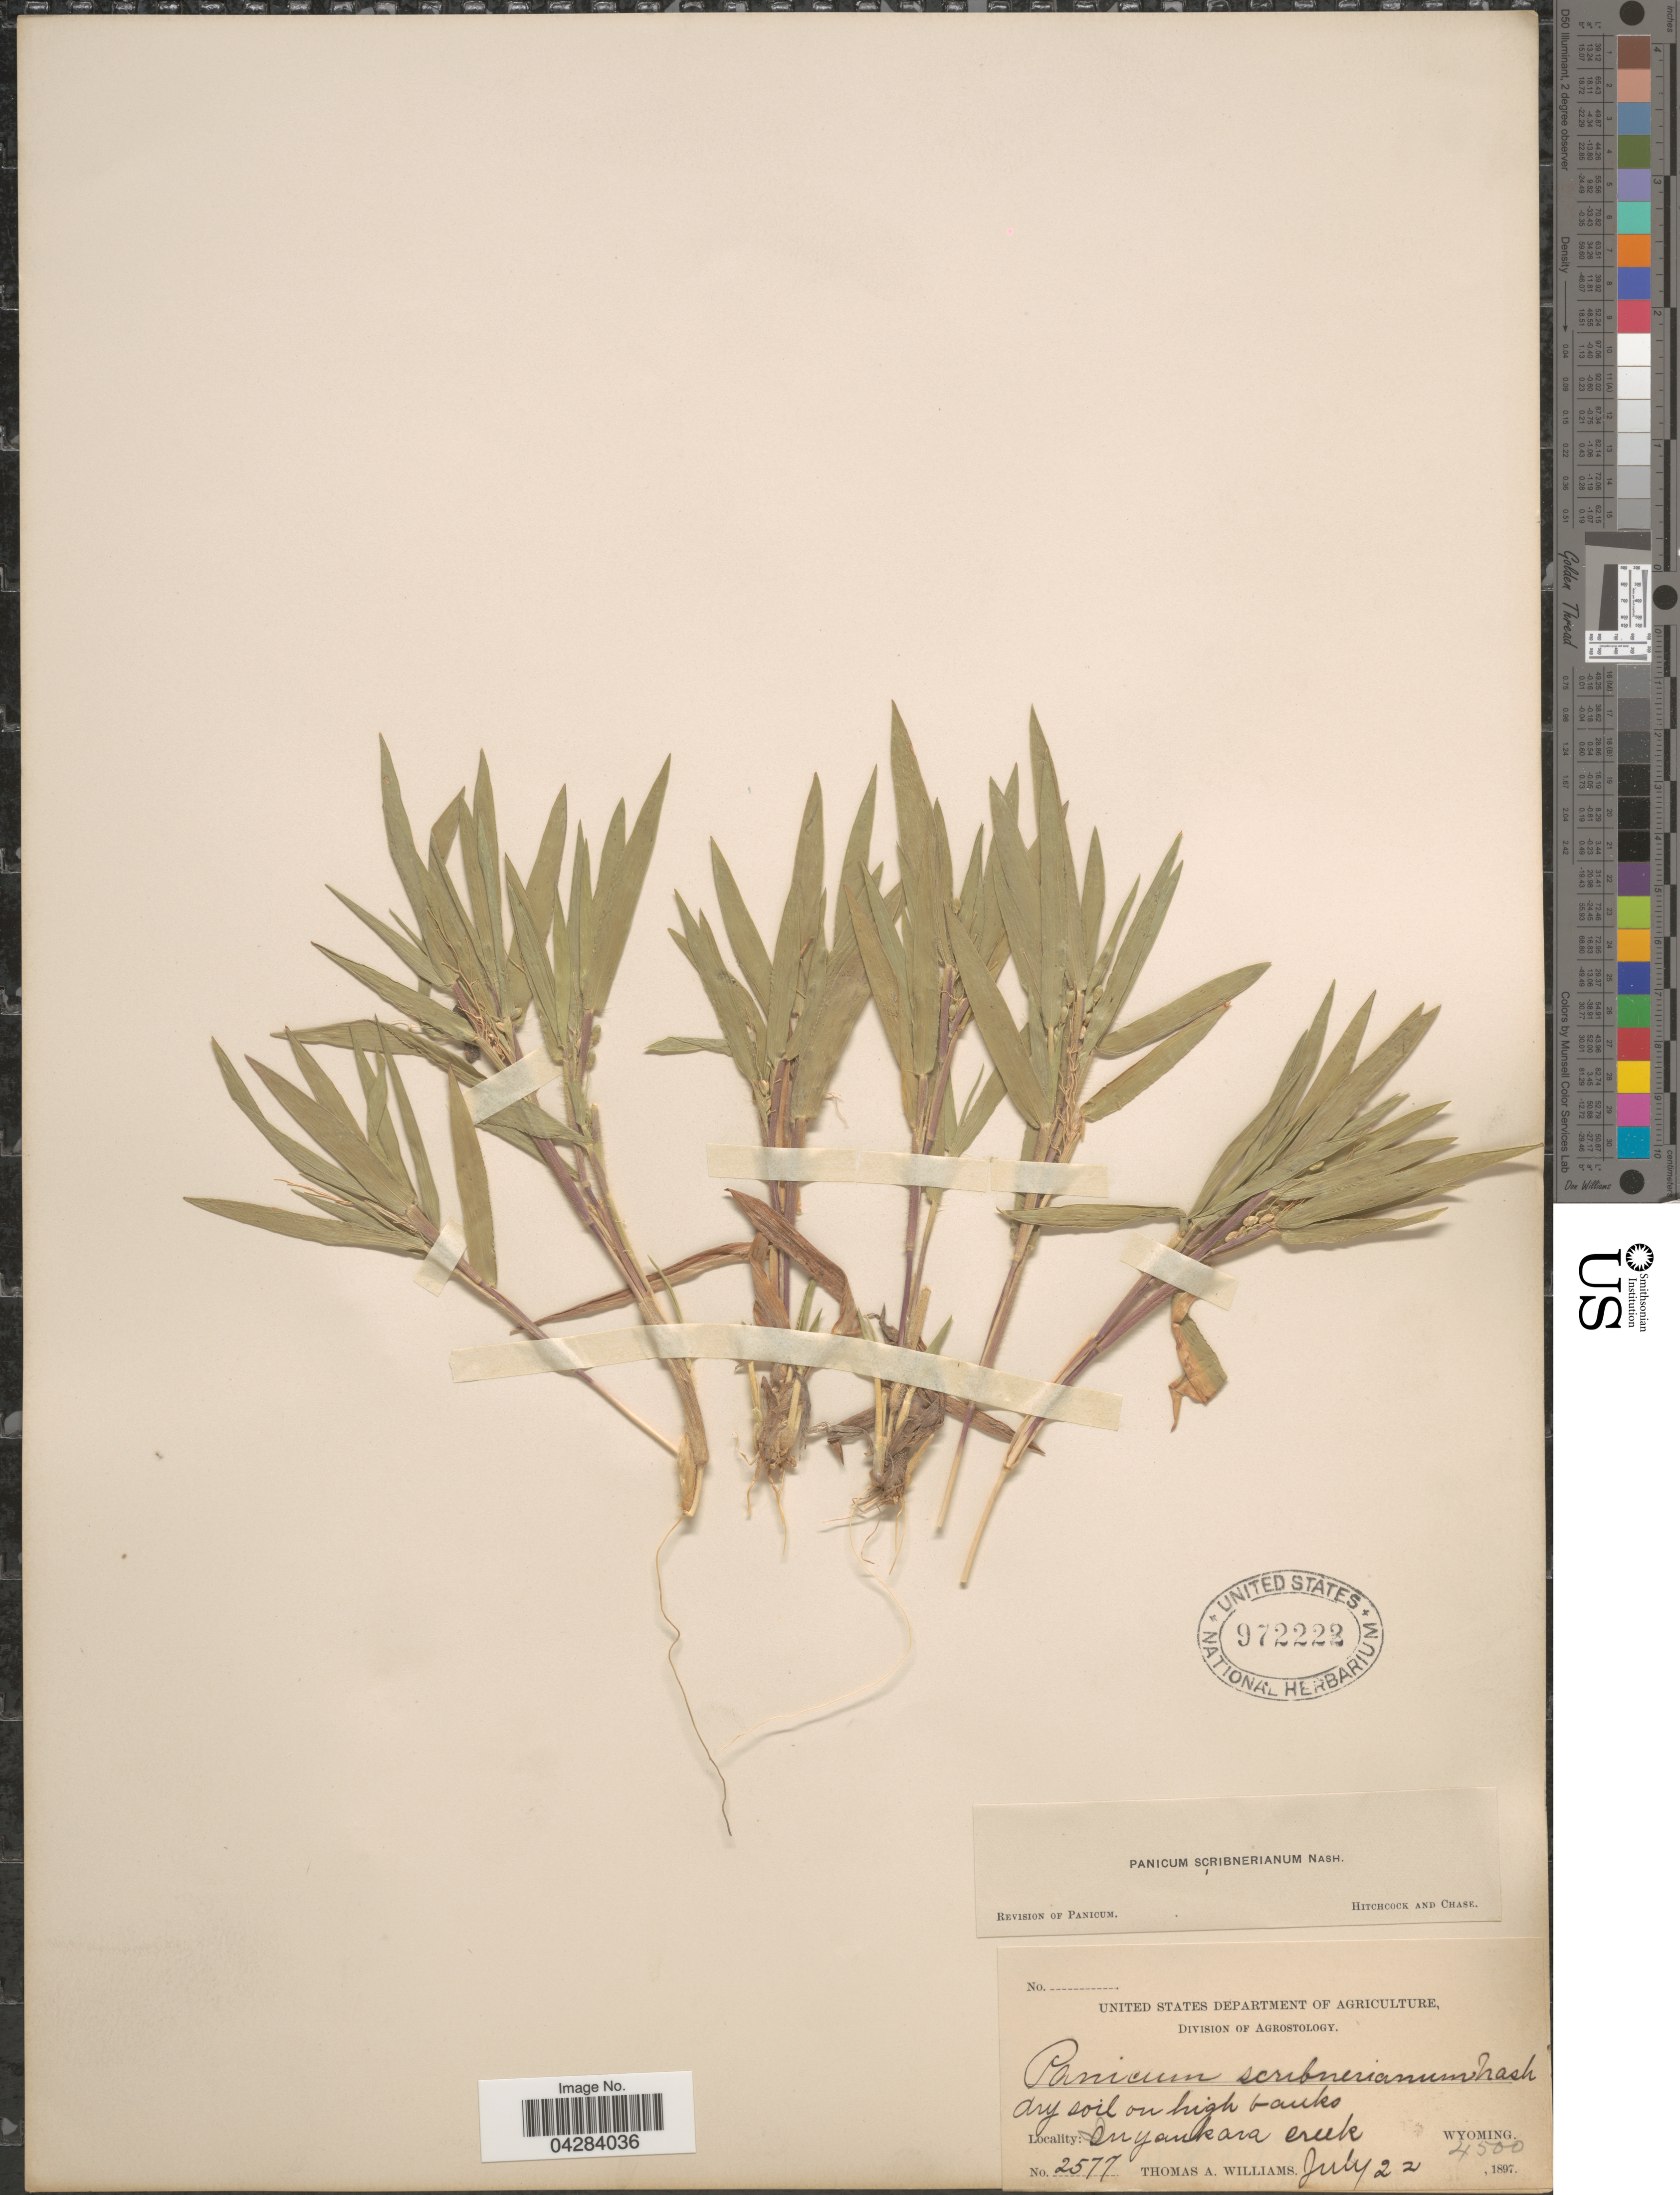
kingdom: Plantae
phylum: Tracheophyta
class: Liliopsida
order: Poales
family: Poaceae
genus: Dichanthelium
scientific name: Dichanthelium oligosanthes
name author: (Schult.) Gould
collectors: T. A. Williams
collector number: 2577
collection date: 1897-07-22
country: United States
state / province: Wyoming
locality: Dry soil on high banks. Inyan Kara Creek.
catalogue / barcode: US 972222